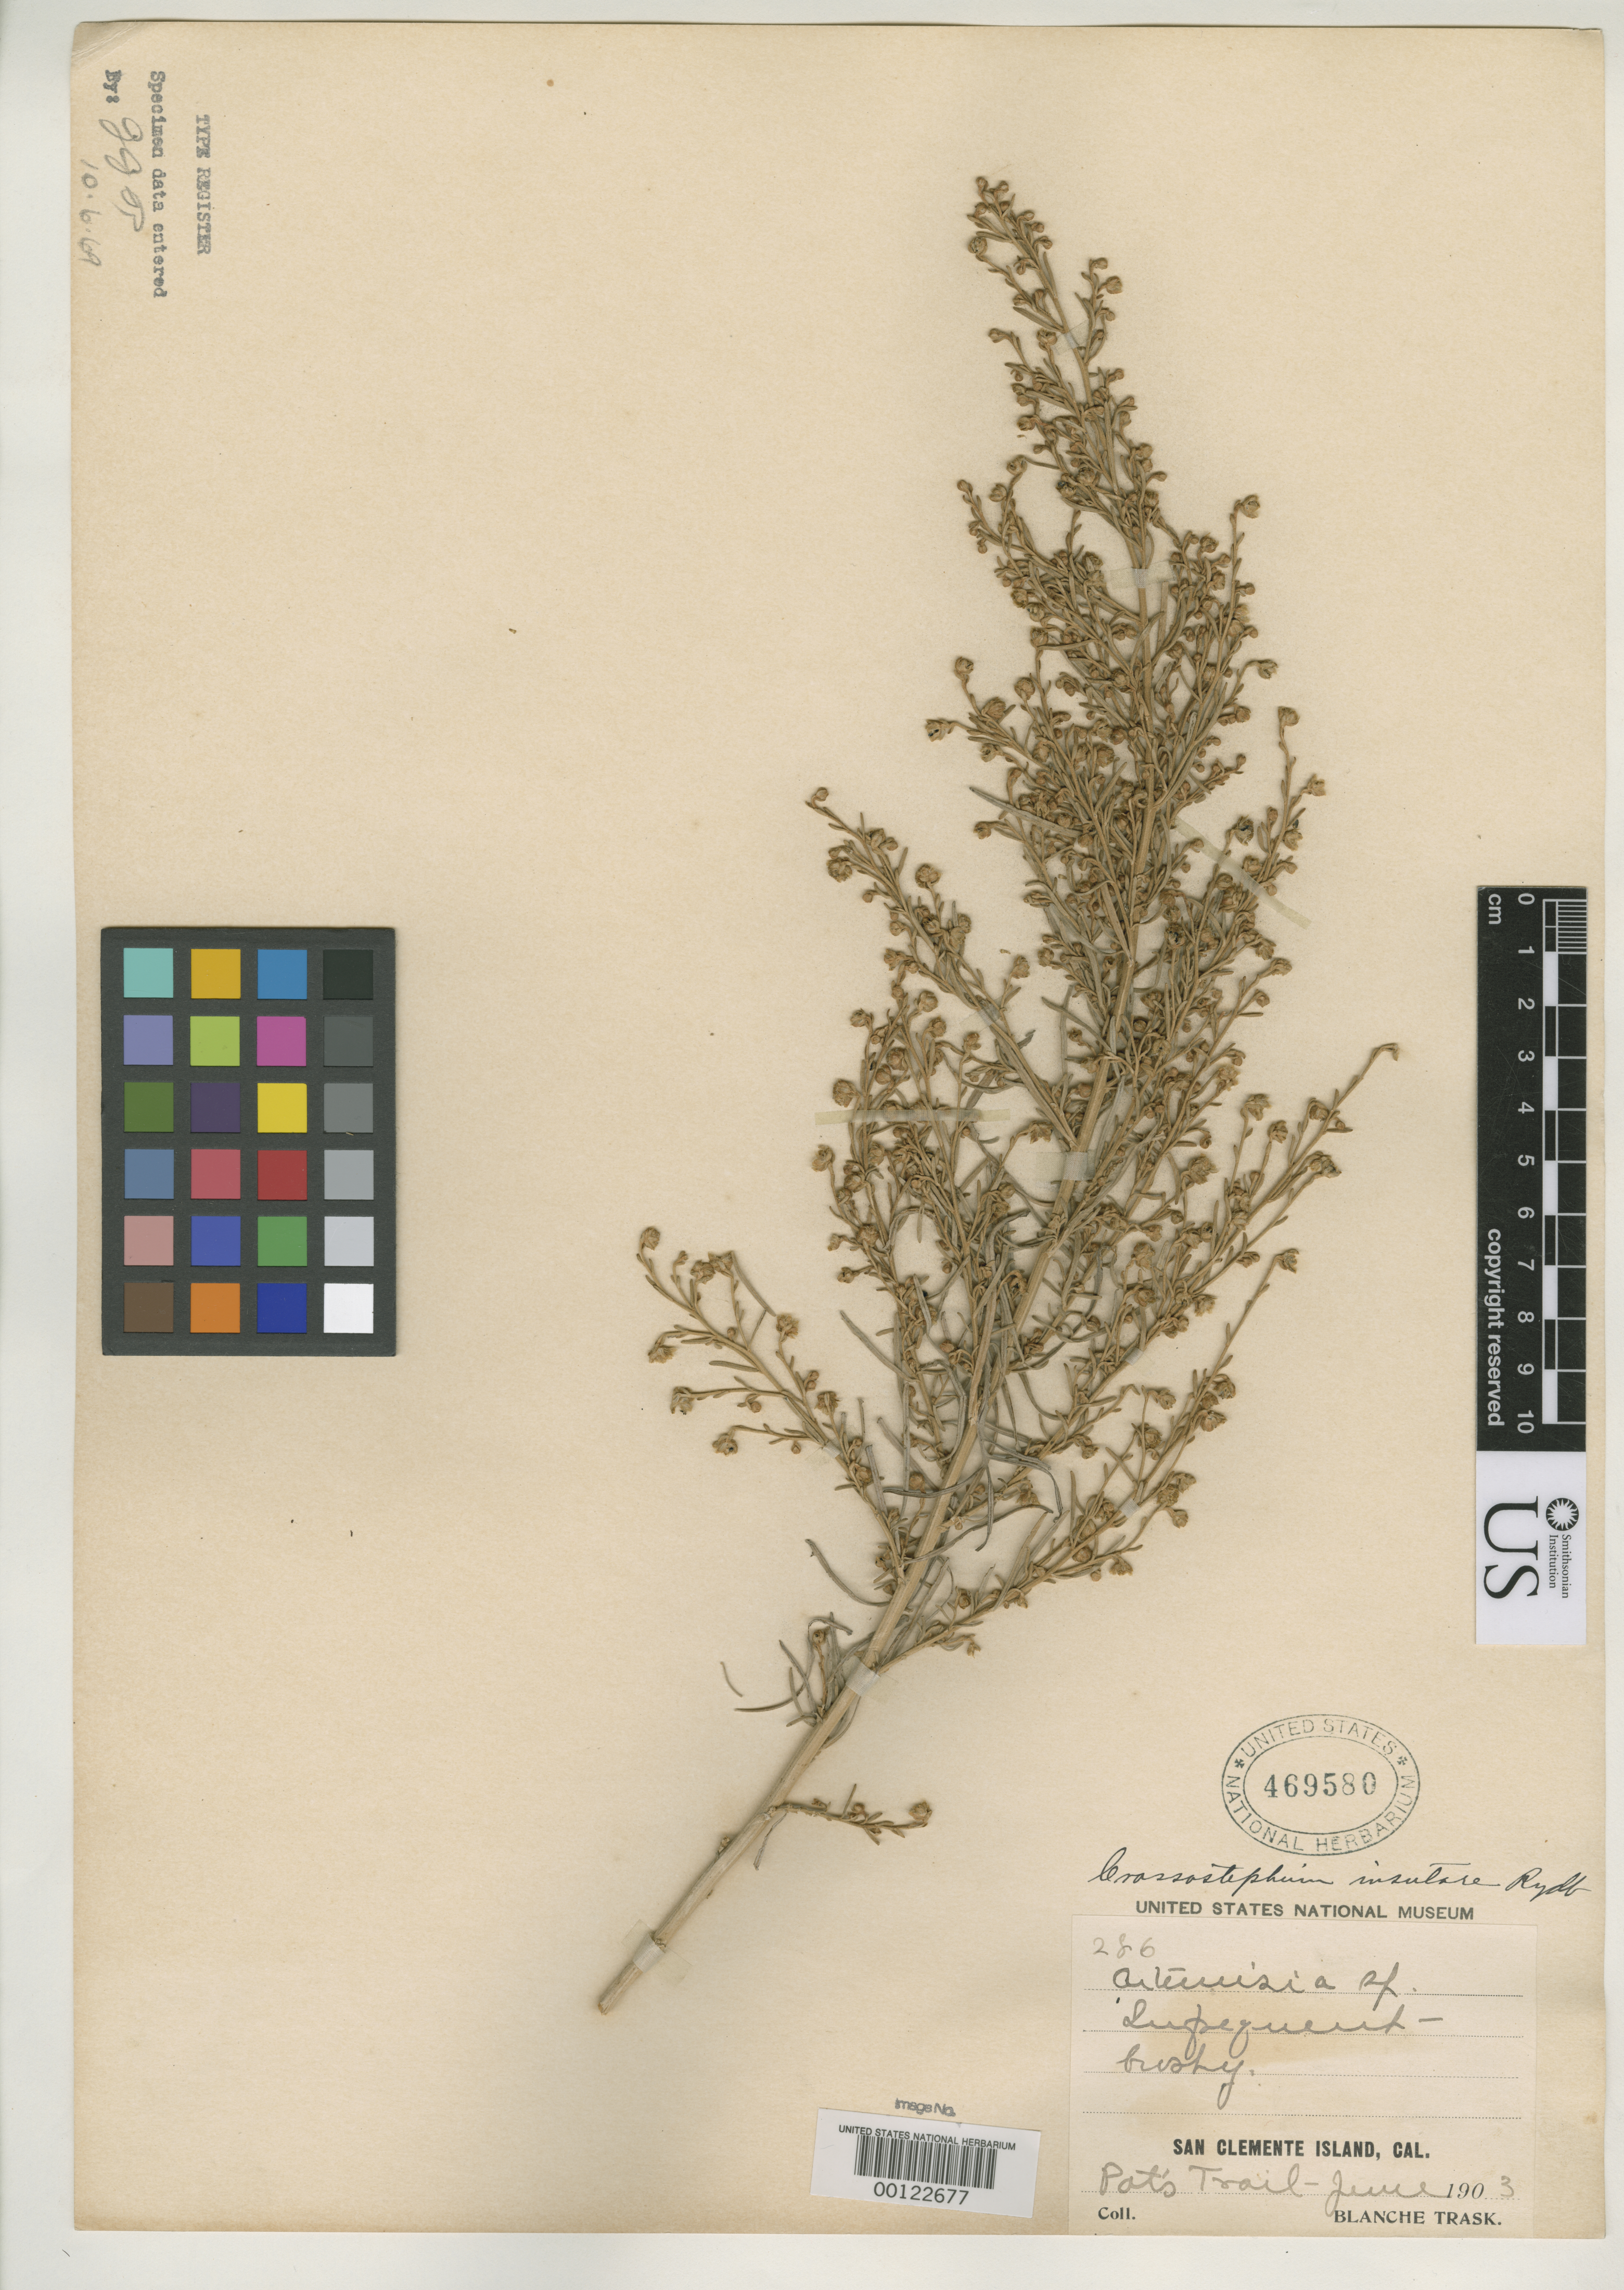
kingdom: Plantae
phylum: Tracheophyta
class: Magnoliopsida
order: Asterales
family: Asteraceae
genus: Crossostephium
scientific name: Crossostephium insulare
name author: Rydb.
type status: Isotype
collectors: B. Trask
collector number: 286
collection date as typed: Jun 1903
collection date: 1903-06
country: United States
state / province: California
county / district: Los Angeles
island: San Clemente Island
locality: Pot's trail.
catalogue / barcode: US 469580